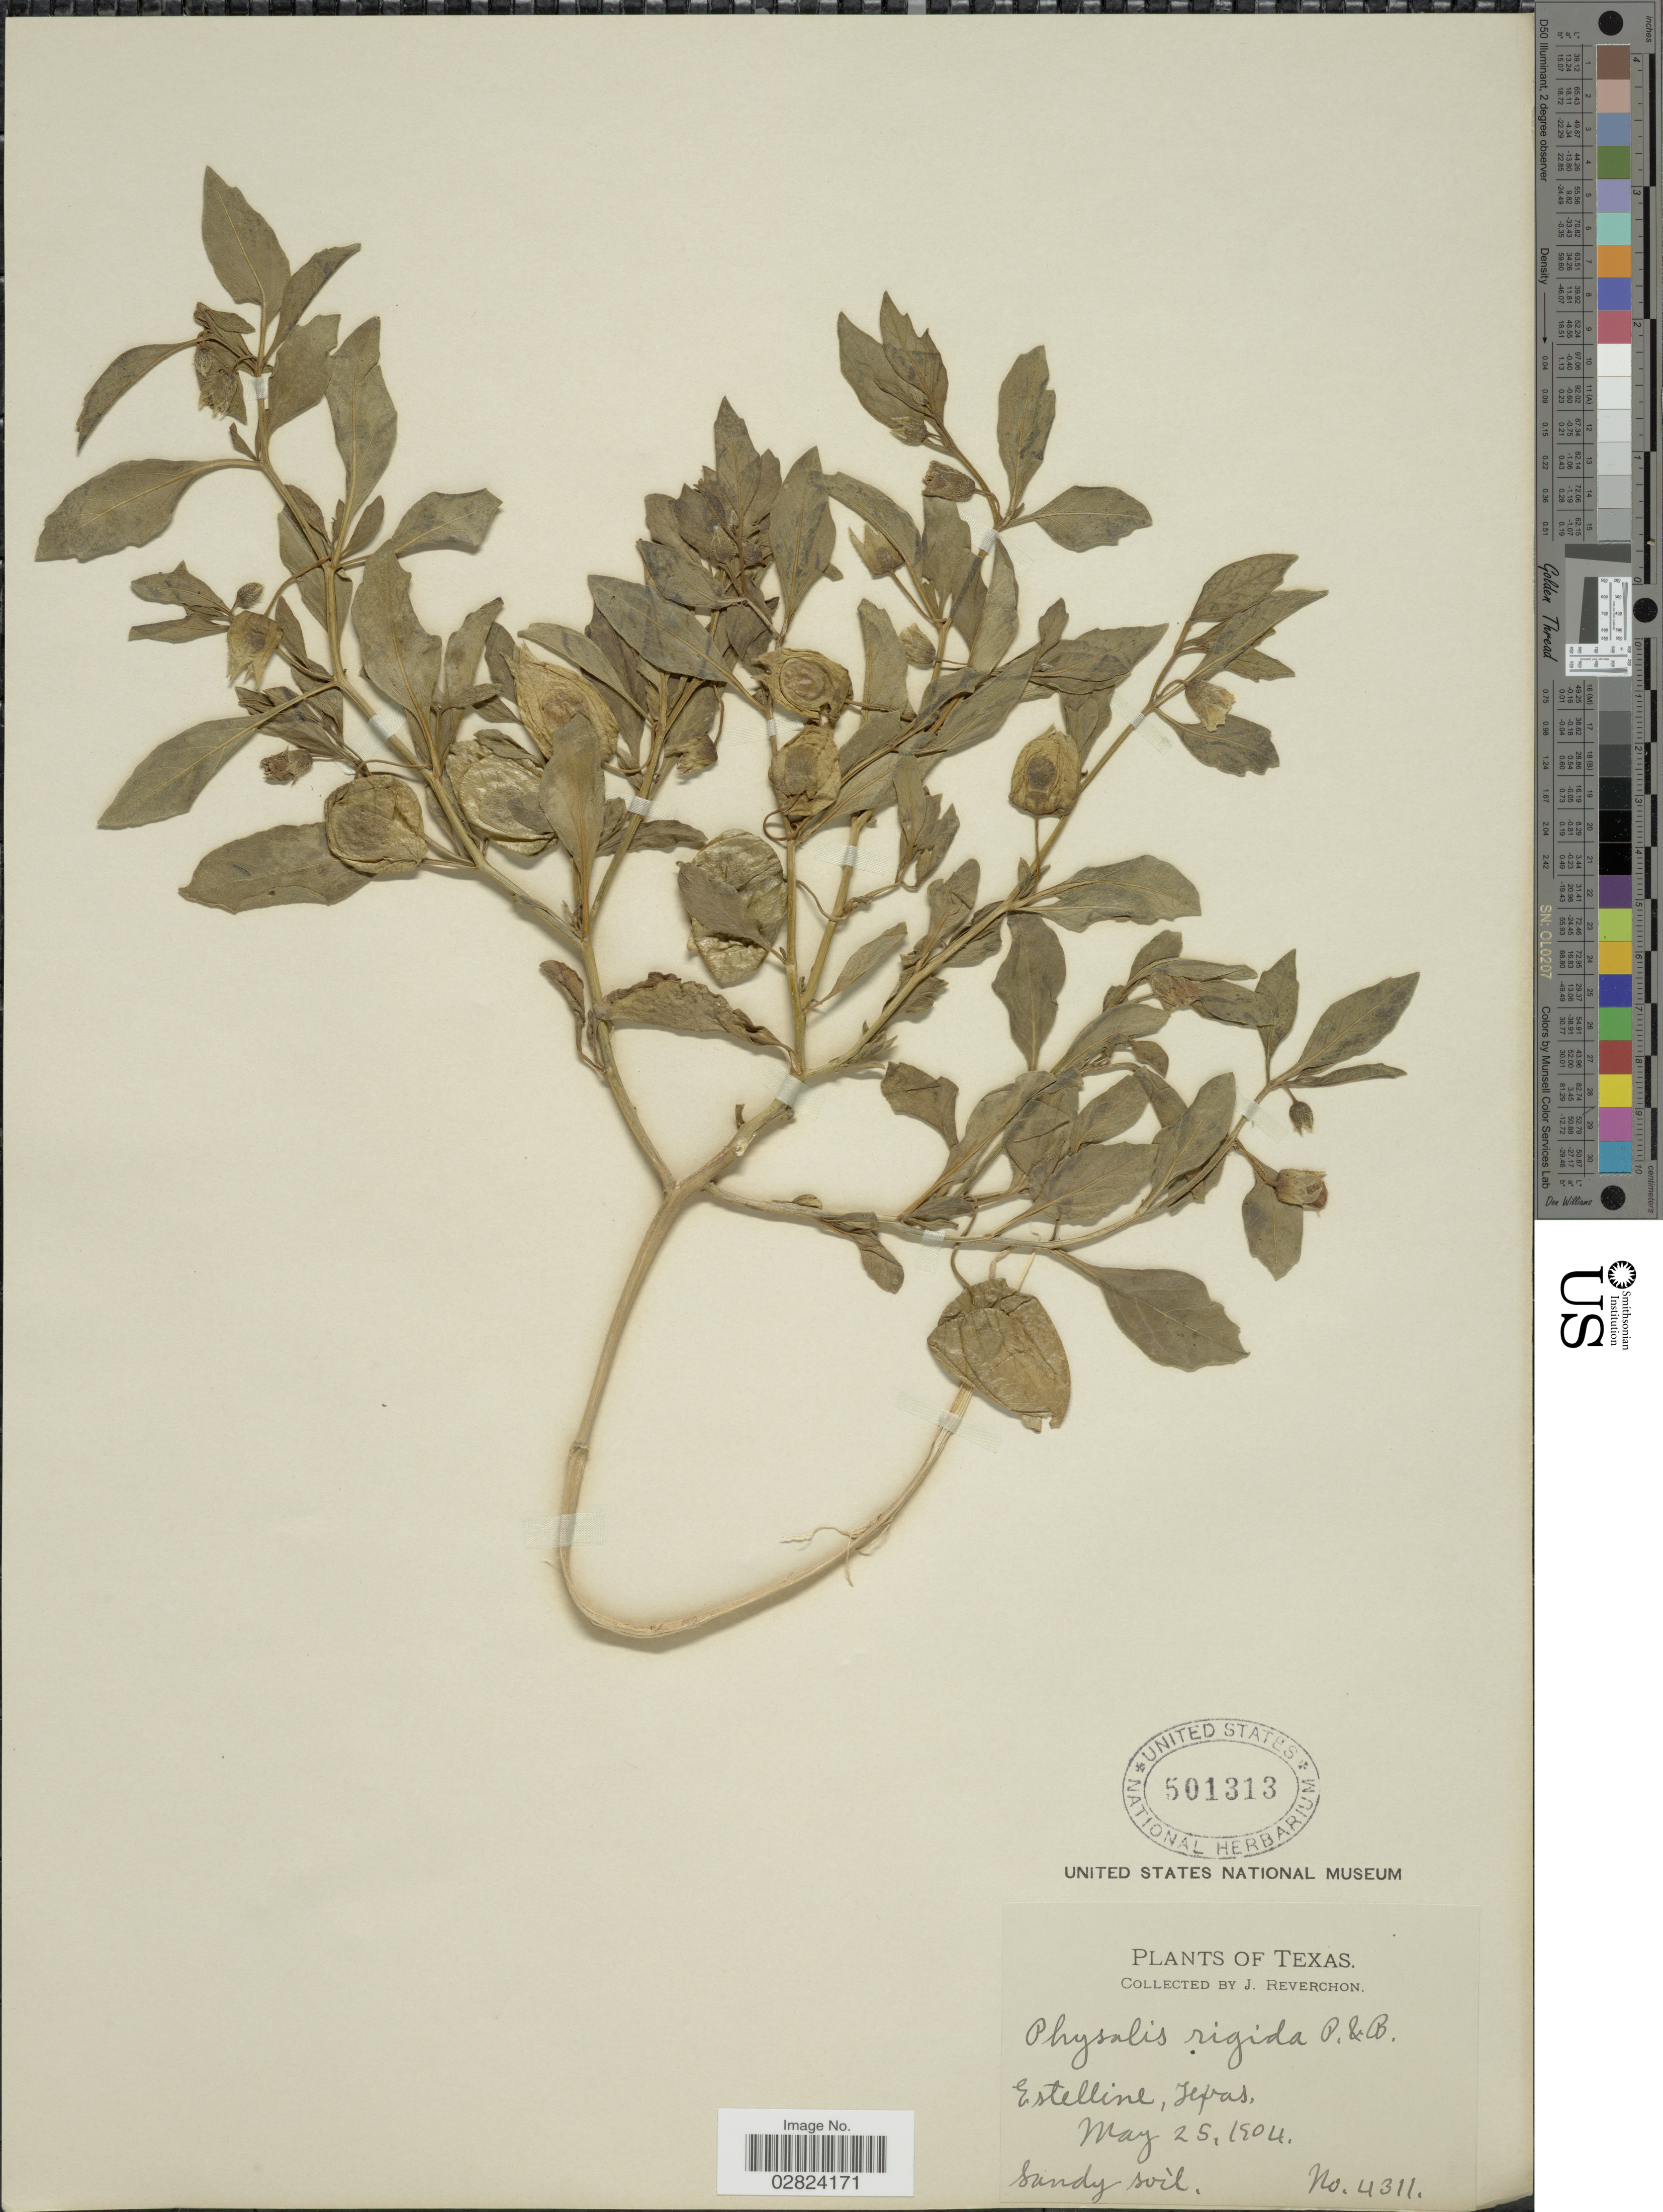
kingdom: Plantae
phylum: Tracheophyta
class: Magnoliopsida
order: Solanales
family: Solanaceae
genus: Physalis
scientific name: Physalis rigida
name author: Pollard & C.R. Ball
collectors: J. Reverchon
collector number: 4311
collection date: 1904-05-25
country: United States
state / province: Texas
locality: Estelline.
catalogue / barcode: US 501313